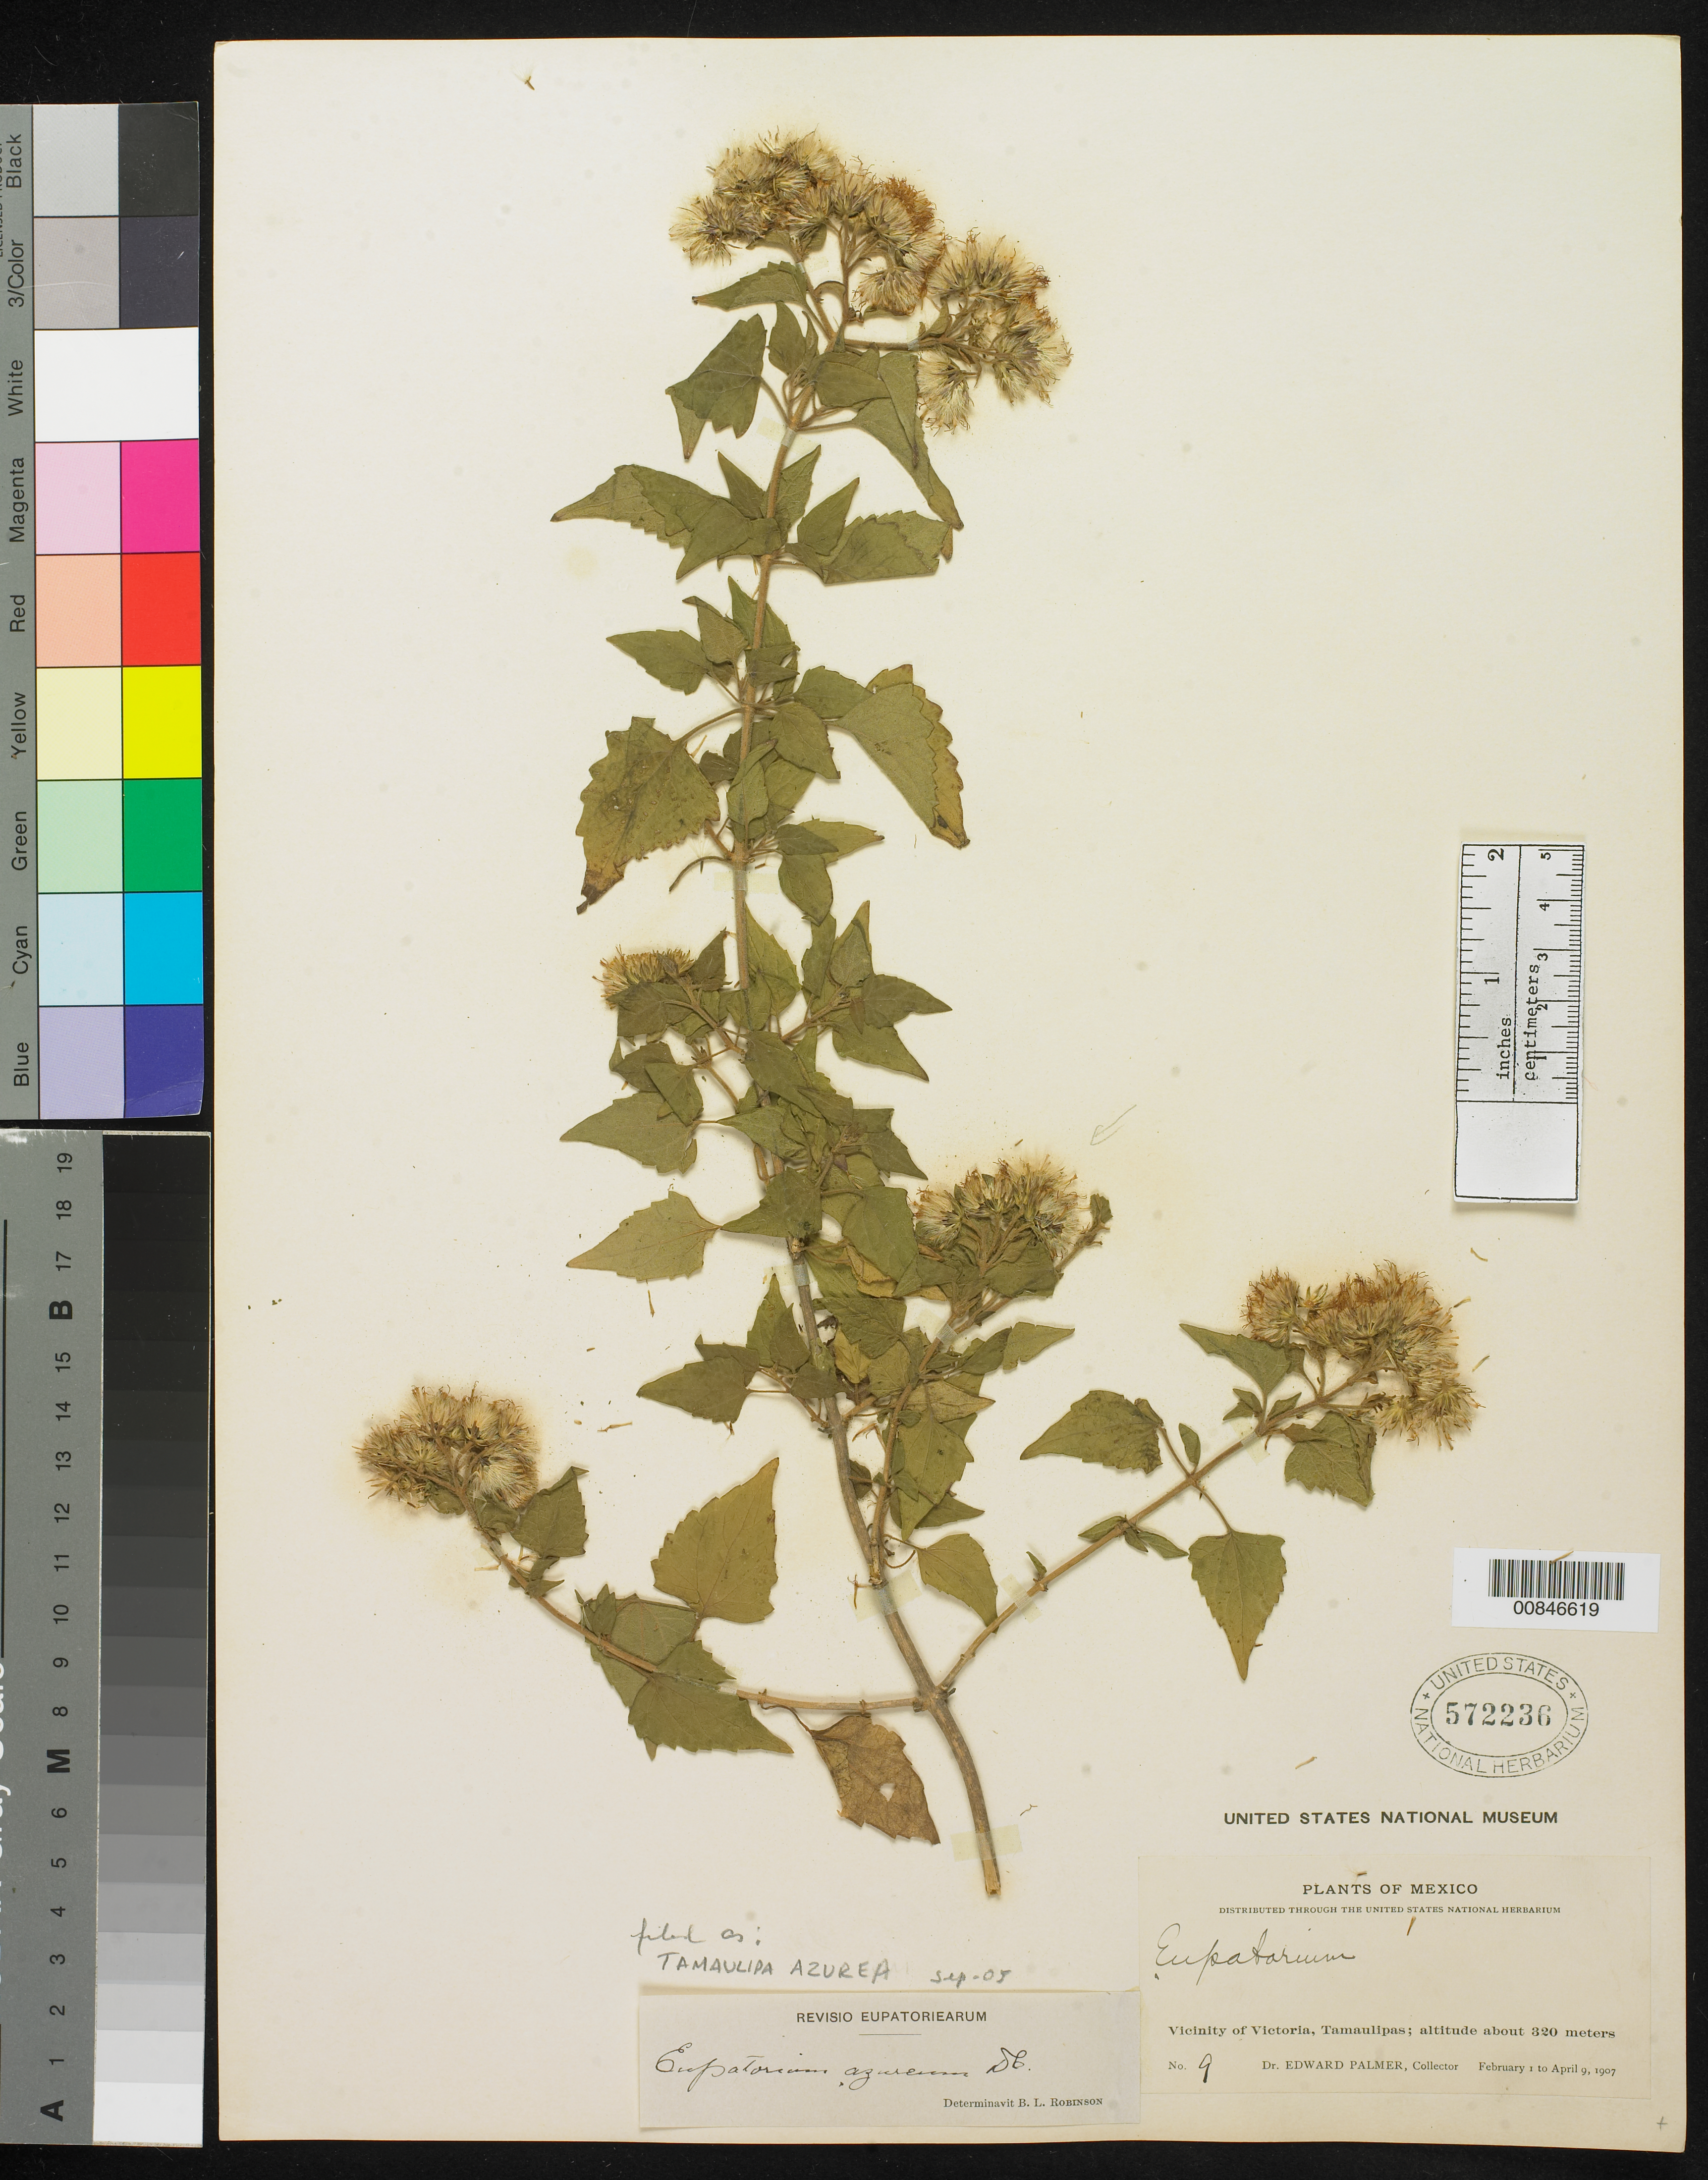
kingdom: Plantae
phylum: Tracheophyta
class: Magnoliopsida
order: Asterales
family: Asteraceae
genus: Tamaulipa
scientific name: Tamaulipa azurea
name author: (DC.) R.M. King & H. Rob.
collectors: E. Palmer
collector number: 9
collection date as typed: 01 Feb 1907 to 09 Apr 1907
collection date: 1907-02-01/1907-04-09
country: Mexico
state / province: Tamaulipas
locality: Vicinity of Victoria.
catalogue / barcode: US 572236